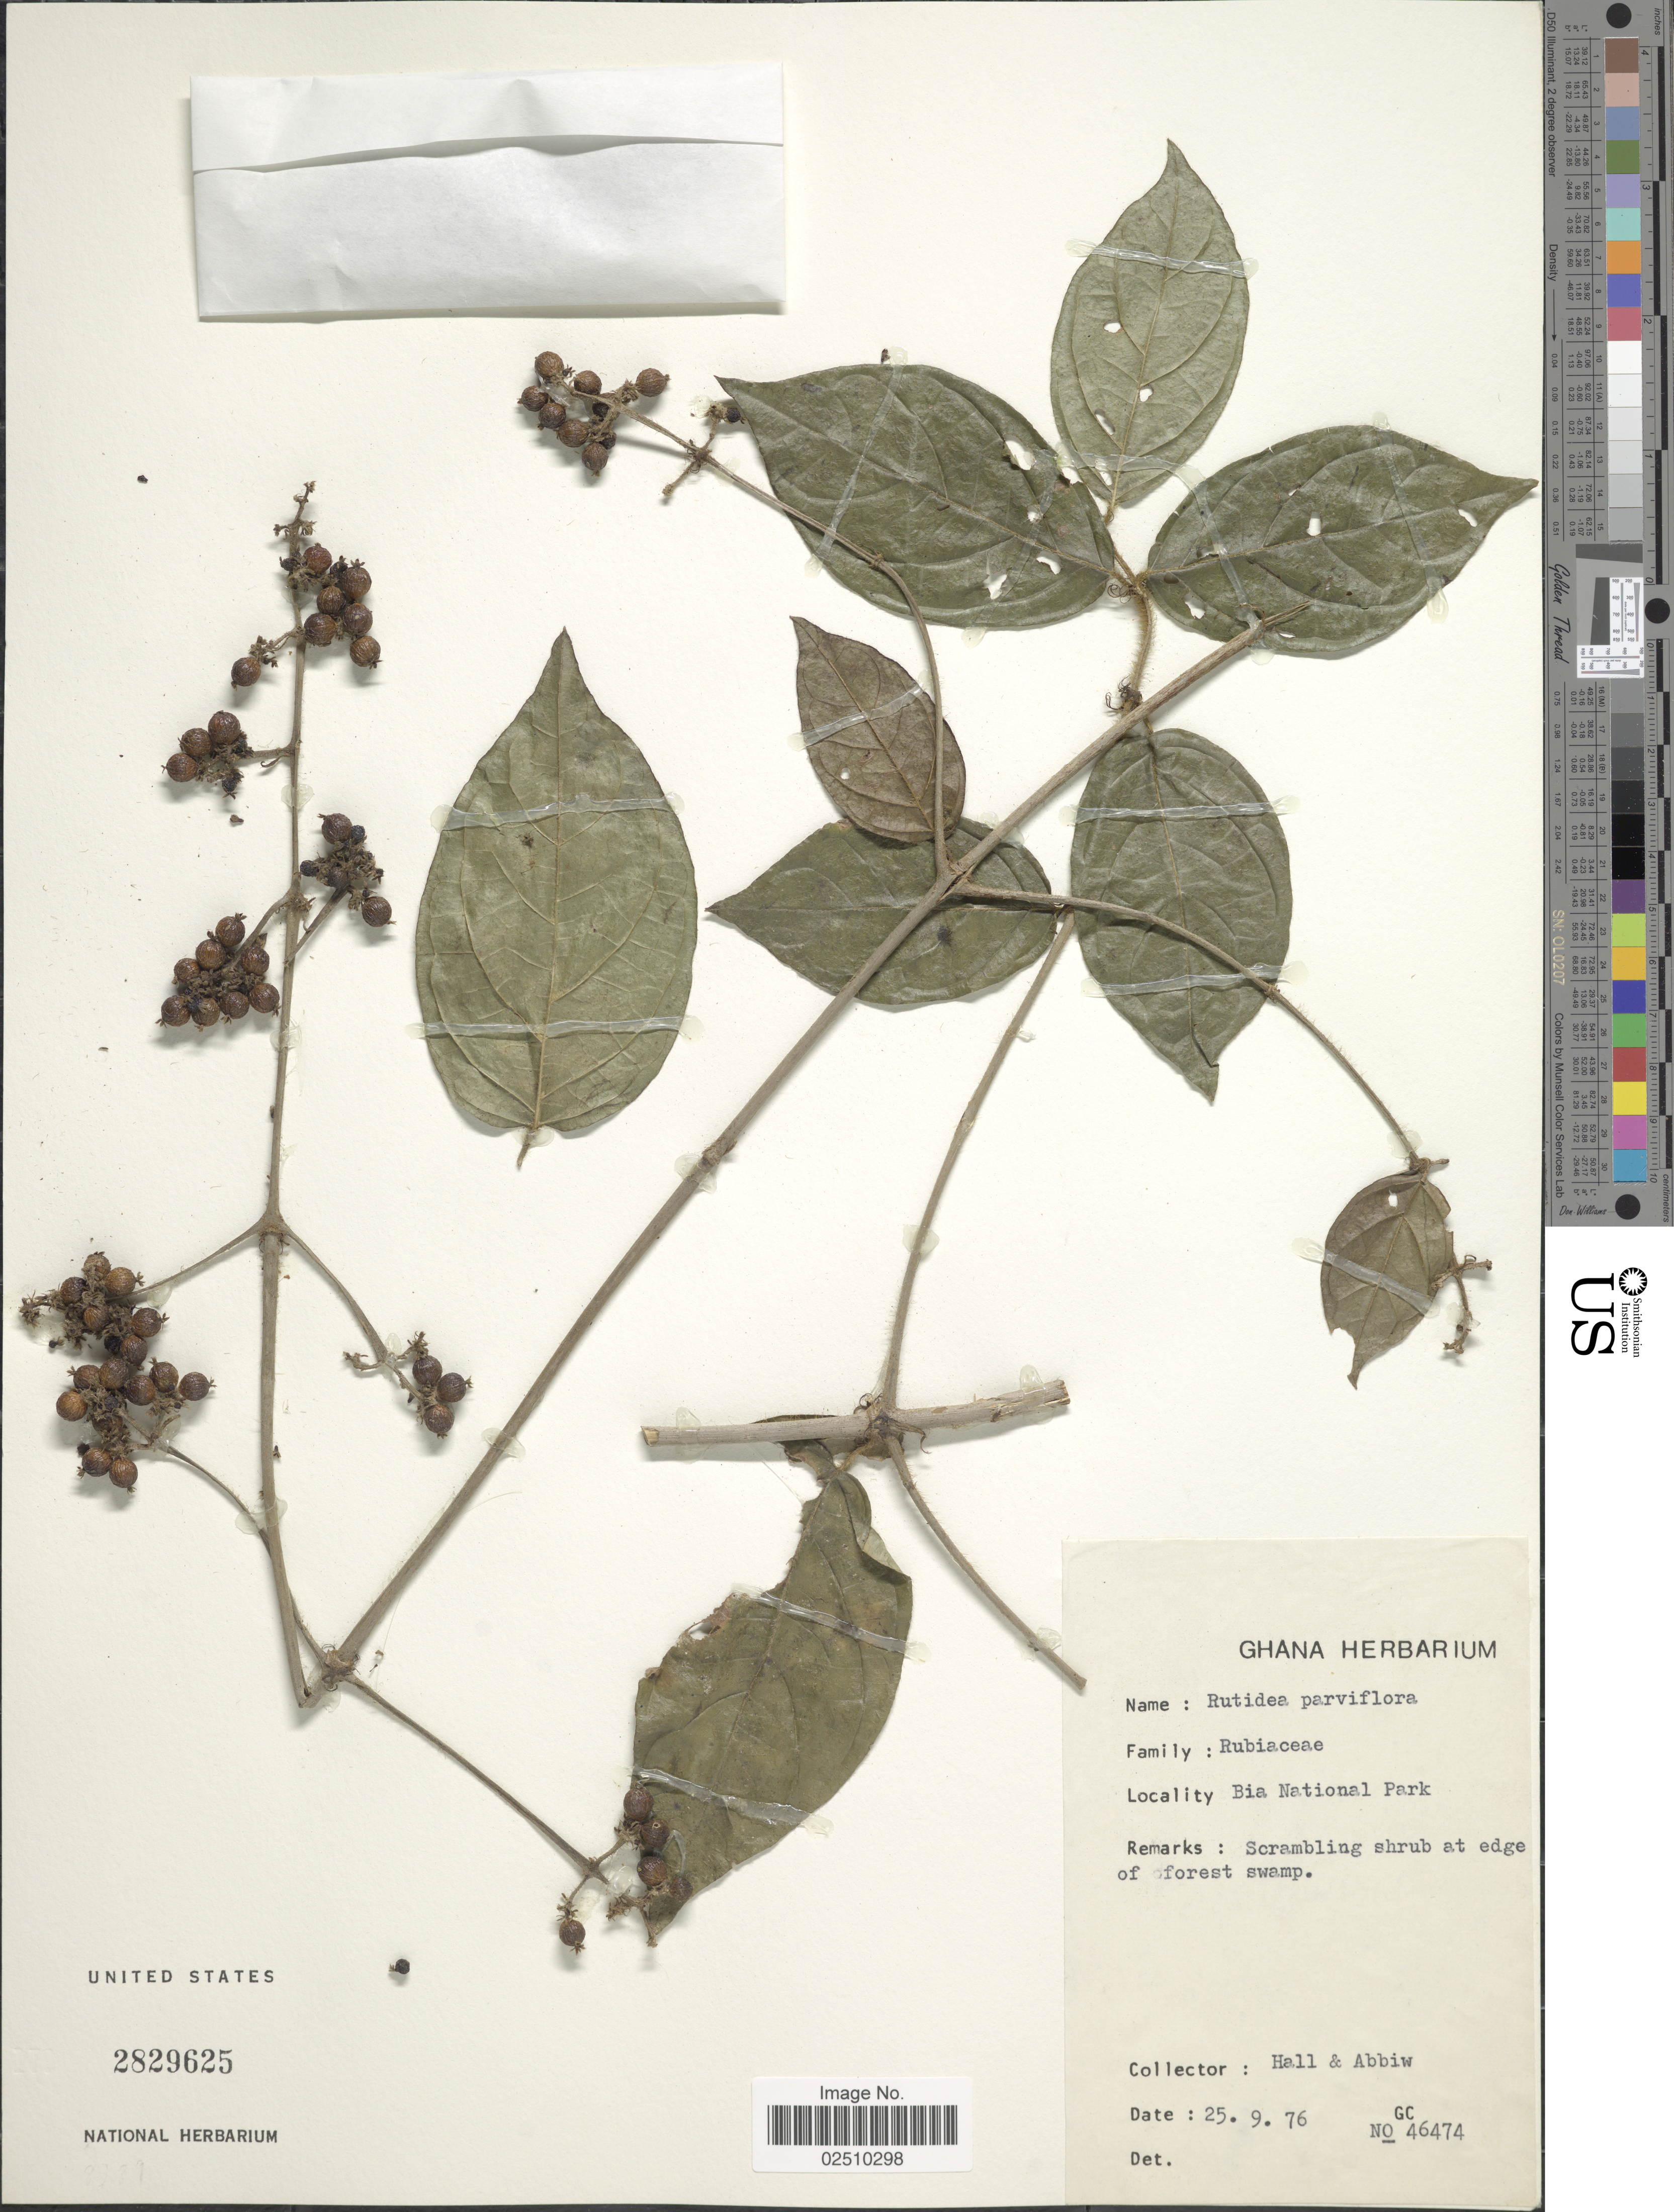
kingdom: Plantae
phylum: Tracheophyta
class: Magnoliopsida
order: Gentianales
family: Rubiaceae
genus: Rutidea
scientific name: Rutidea parviflora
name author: DC.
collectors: -- Hall & Abbiw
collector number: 46474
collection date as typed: Transcribed d/m/y: 25/9/76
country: Ghana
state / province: Western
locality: Bia National Park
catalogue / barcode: US 2829625